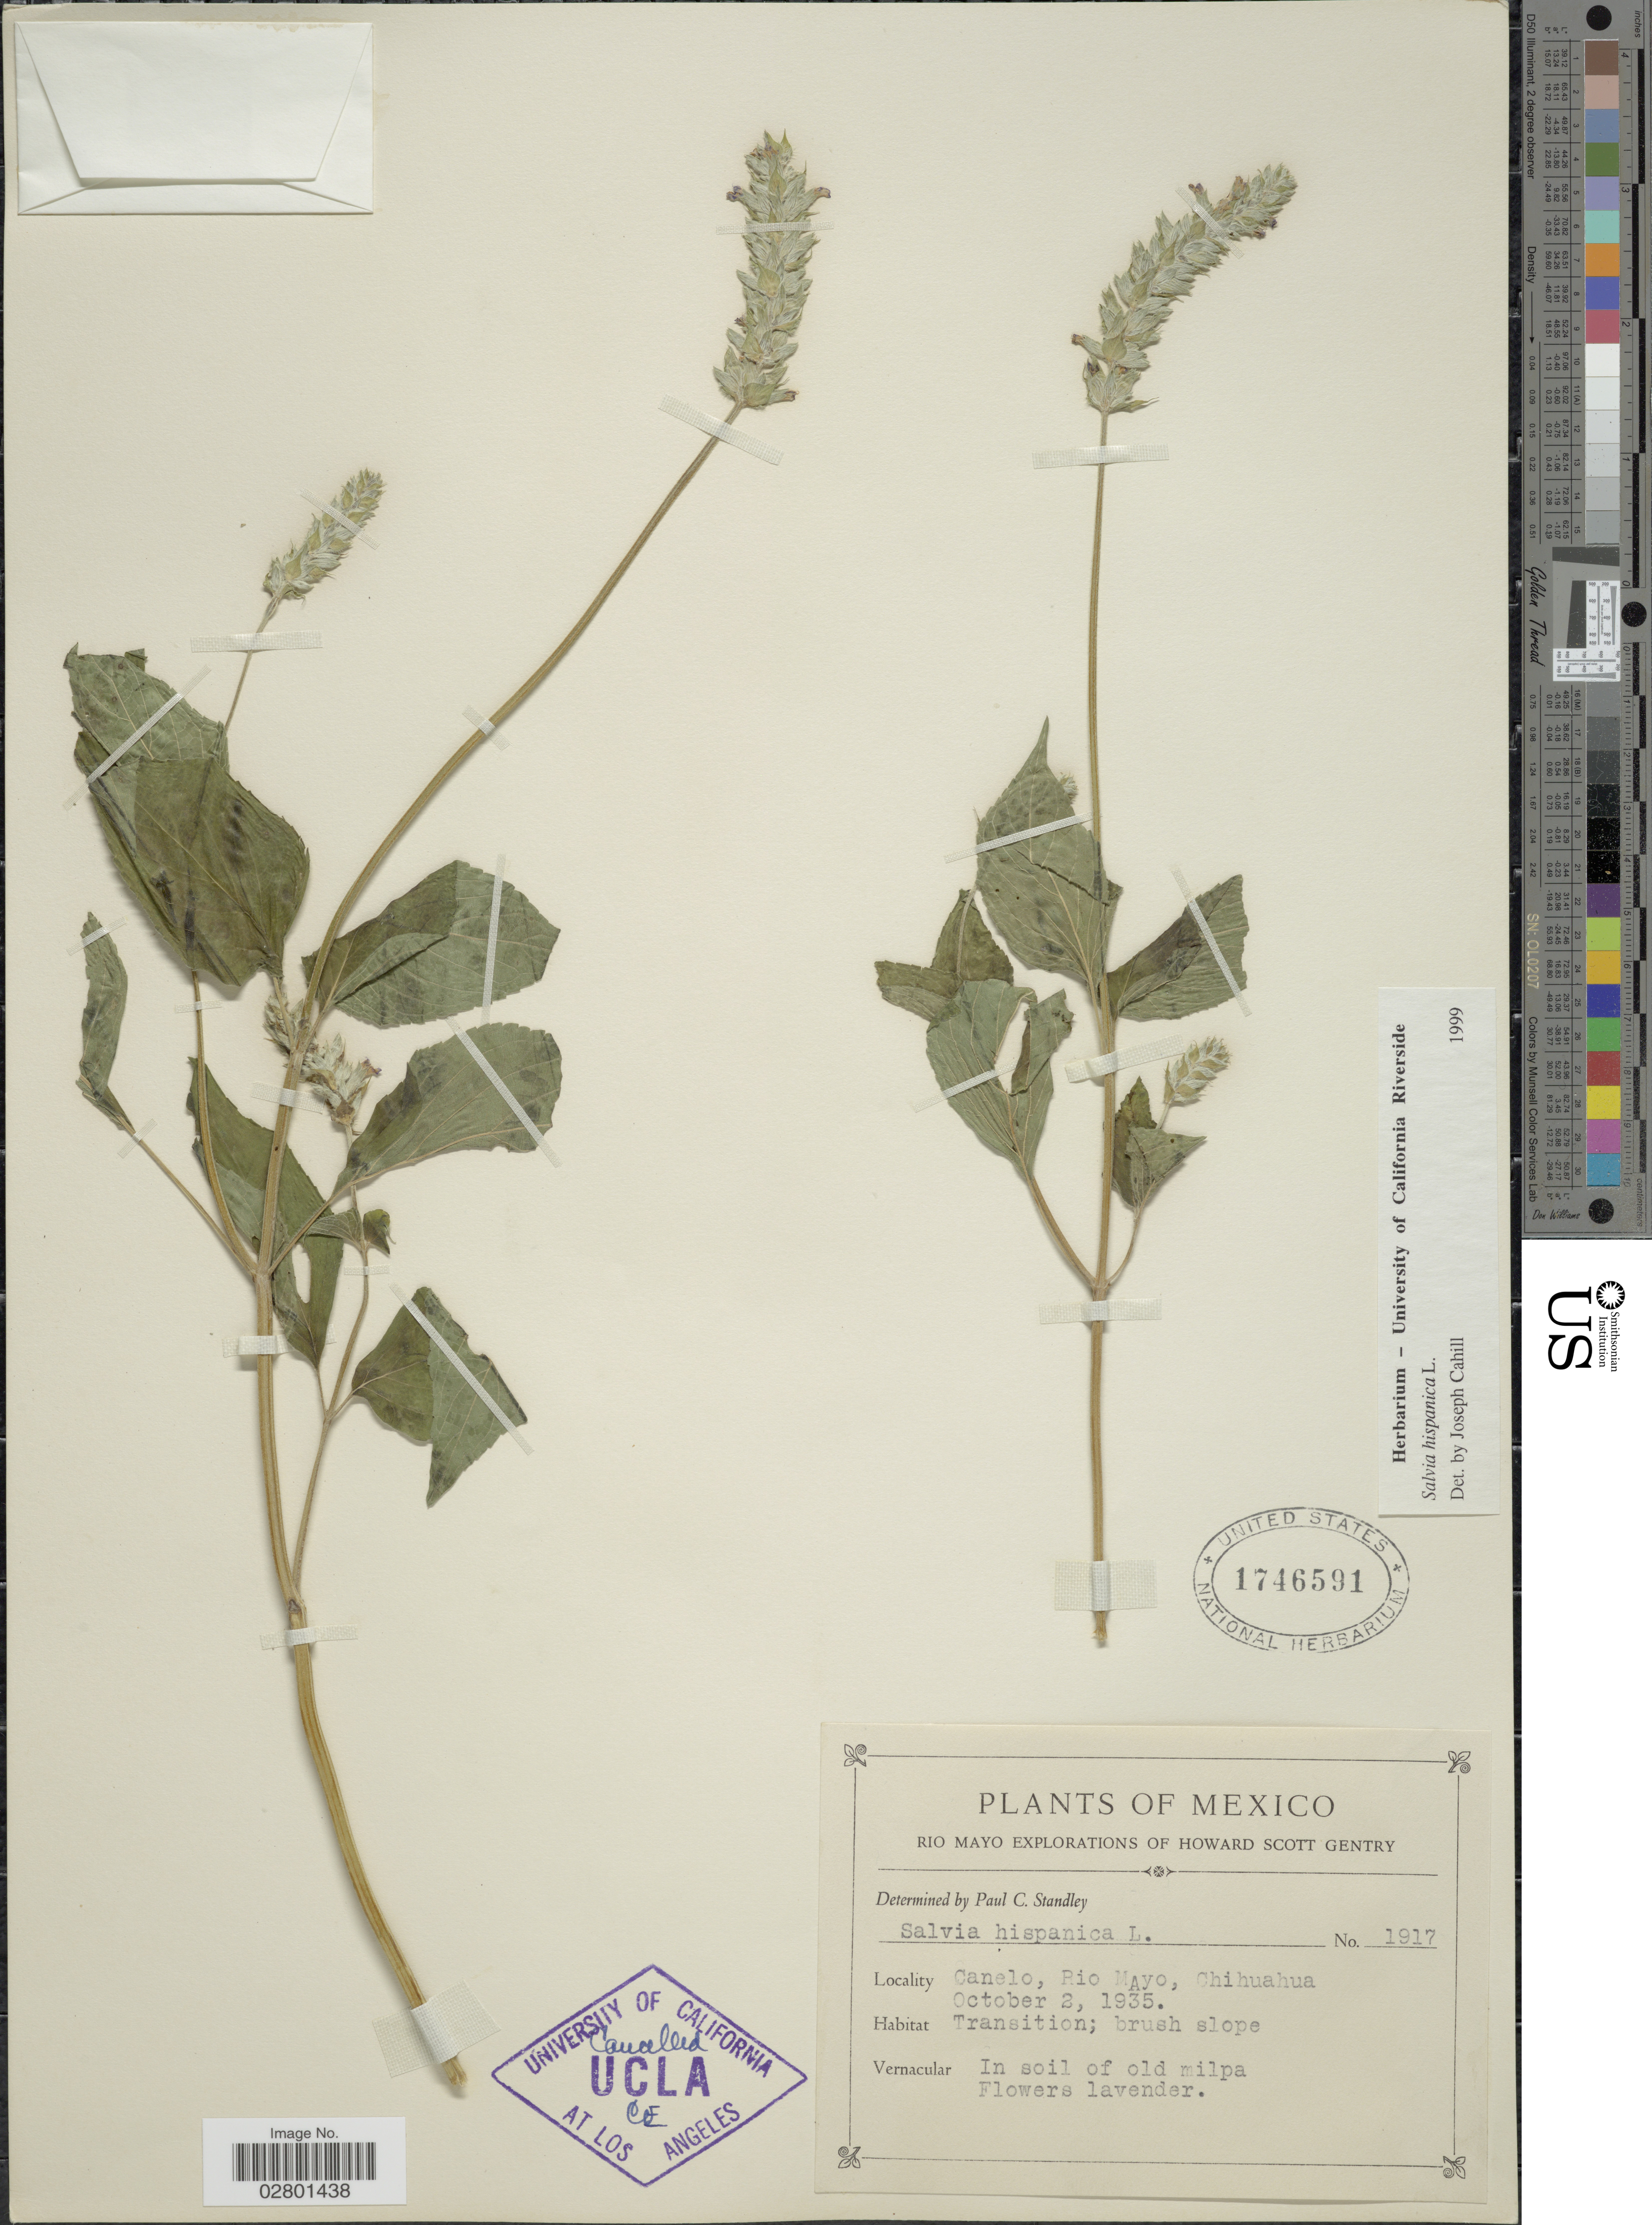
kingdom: Plantae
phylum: Tracheophyta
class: Magnoliopsida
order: Lamiales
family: Lamiaceae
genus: Salvia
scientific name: Salvia hispanica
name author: L.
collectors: H. S. Gentry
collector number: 1917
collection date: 1935-10-02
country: Mexico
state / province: Chihuahua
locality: Canelo, Rio Mayo.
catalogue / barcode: US 1746591